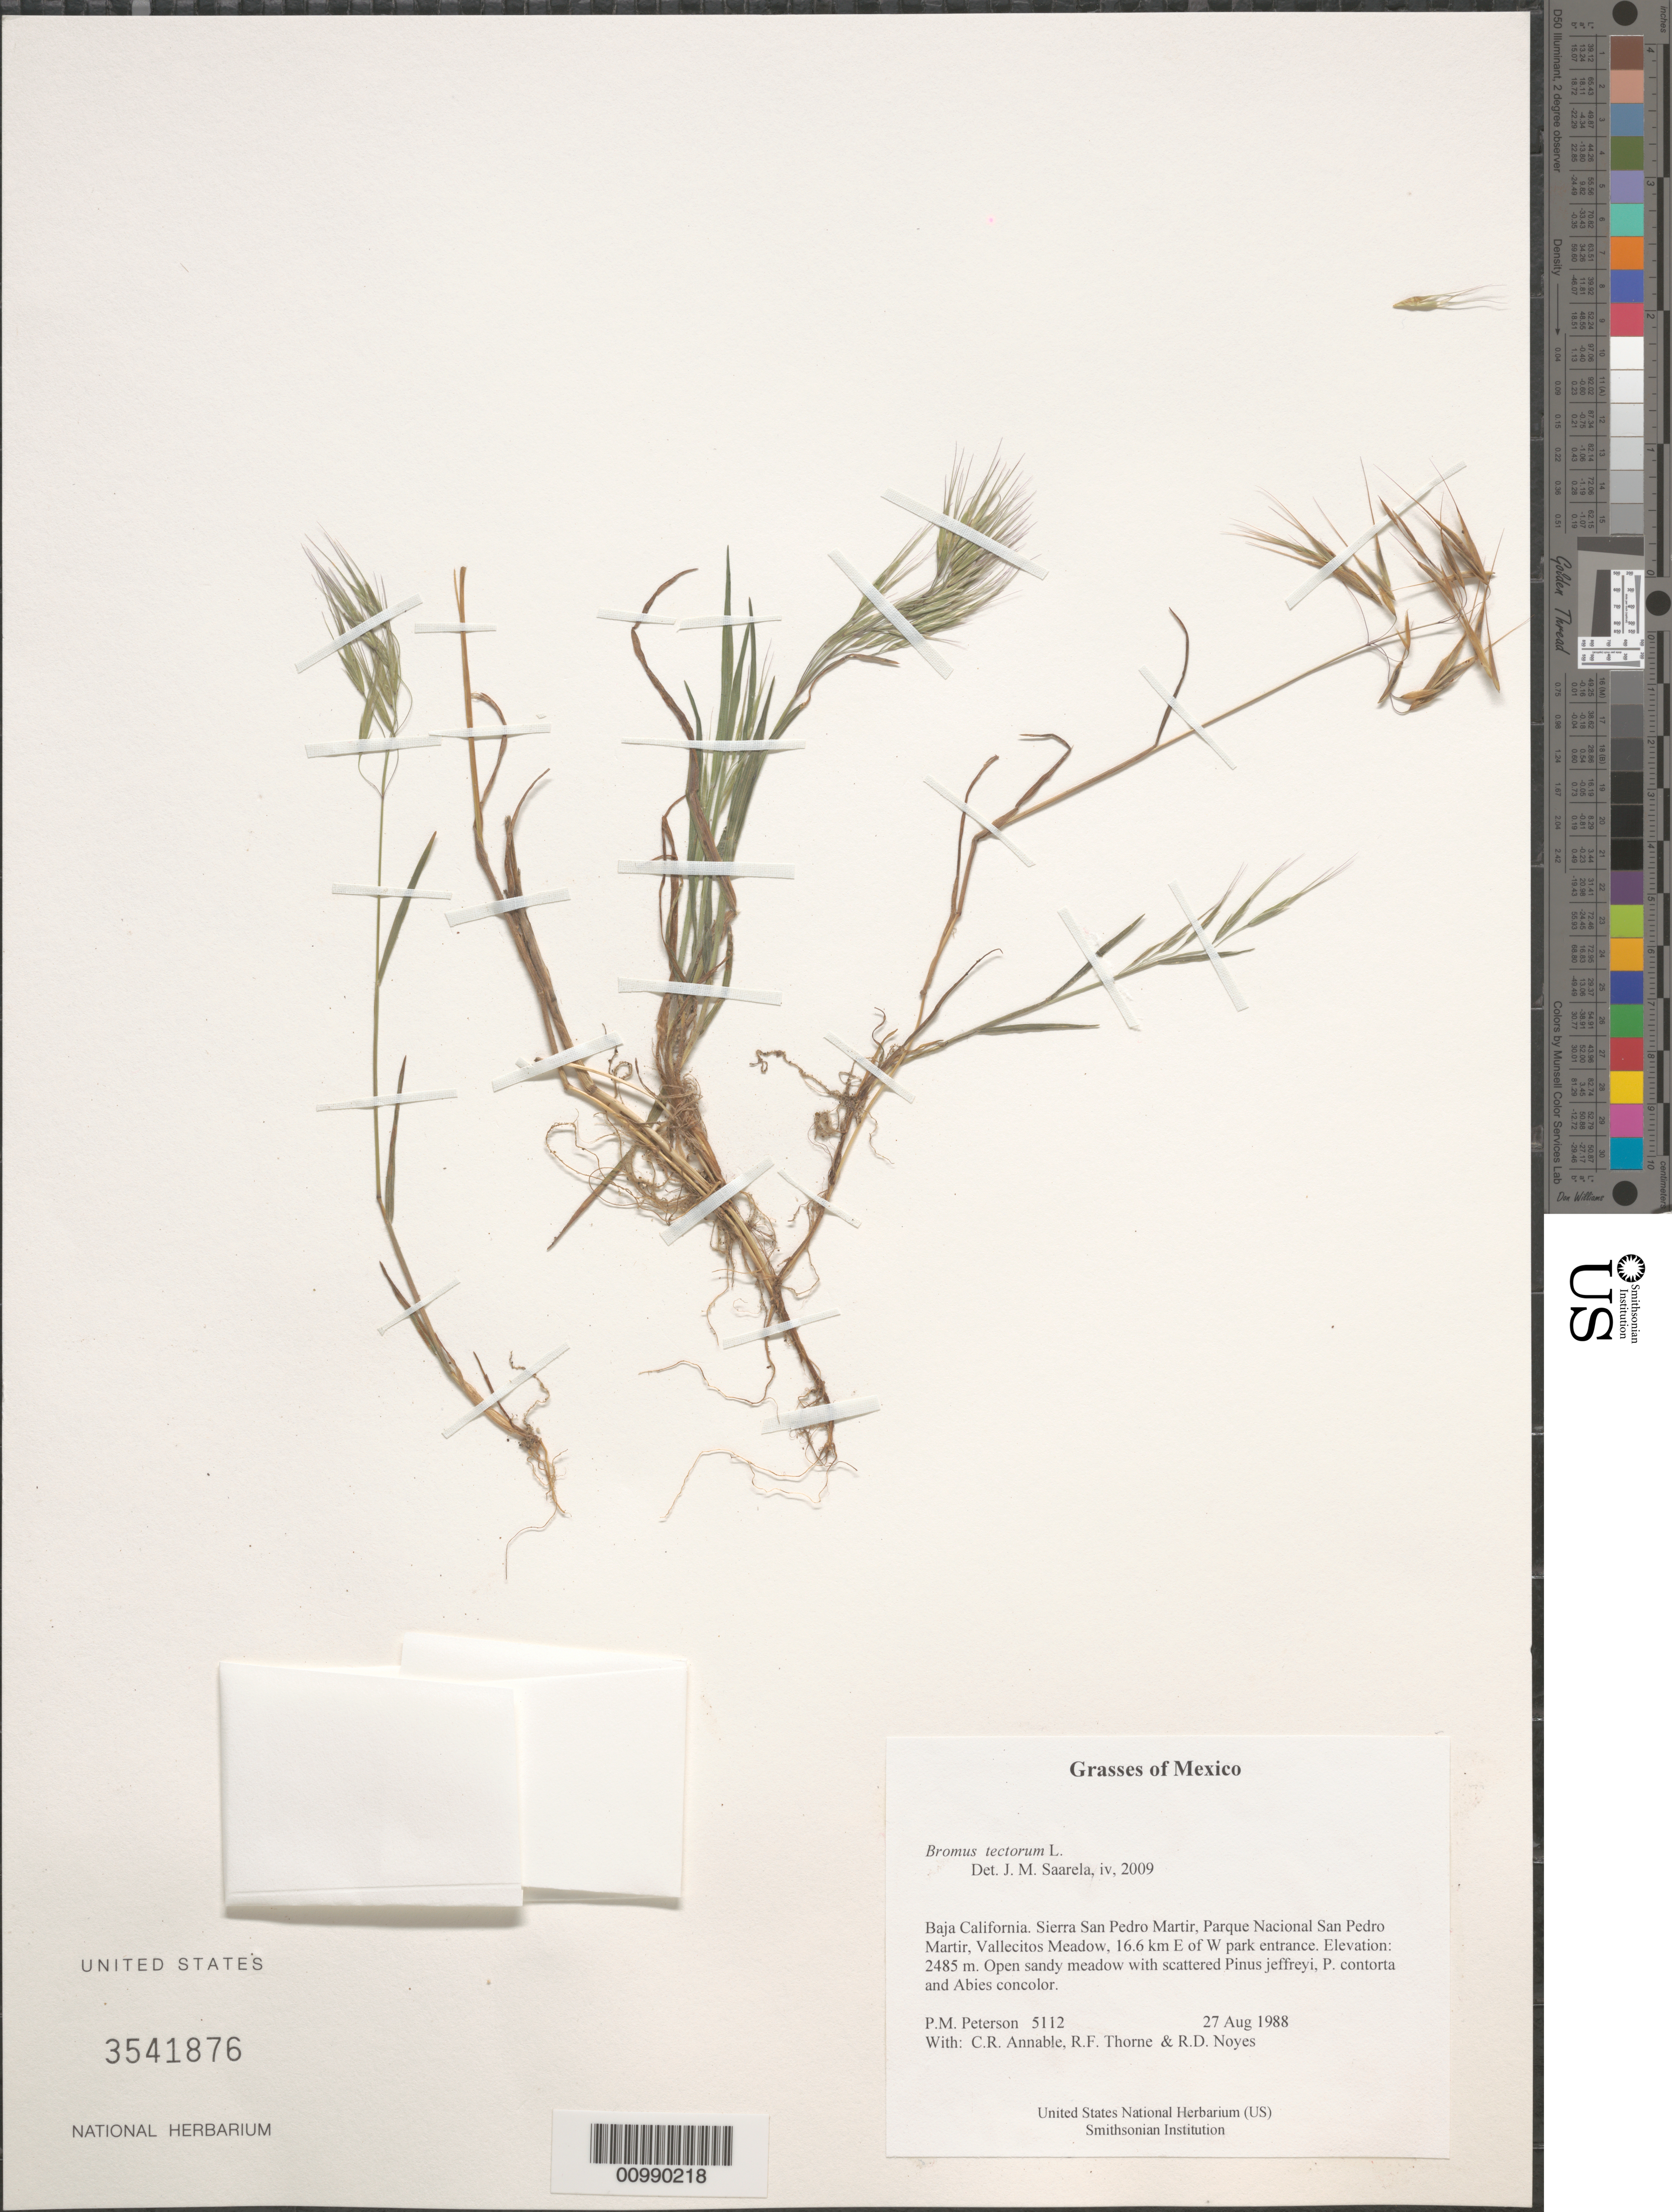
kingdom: Plantae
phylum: Tracheophyta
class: Liliopsida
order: Poales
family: Poaceae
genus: Bromus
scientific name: Bromus tectorum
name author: L.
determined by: Saarela, J. M., (CAN), Canadian Museum of Nature (CANADA)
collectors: P. M. Peterson, C. R. Annable, R. F. Thorne & R. Noyes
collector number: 05112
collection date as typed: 27 Aug 1988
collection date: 1988-08-27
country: Mexico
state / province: Baja California Norte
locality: Sierra San Pedro Martir, Parque Nacional San Pedro Martir, Vallecitos Meadow, 16.6 km E of W park entrance.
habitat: Open sandy meadow with scattered Pinus jeffreyi, P. contorta and Abies concolor.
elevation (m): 2485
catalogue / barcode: US 3541876